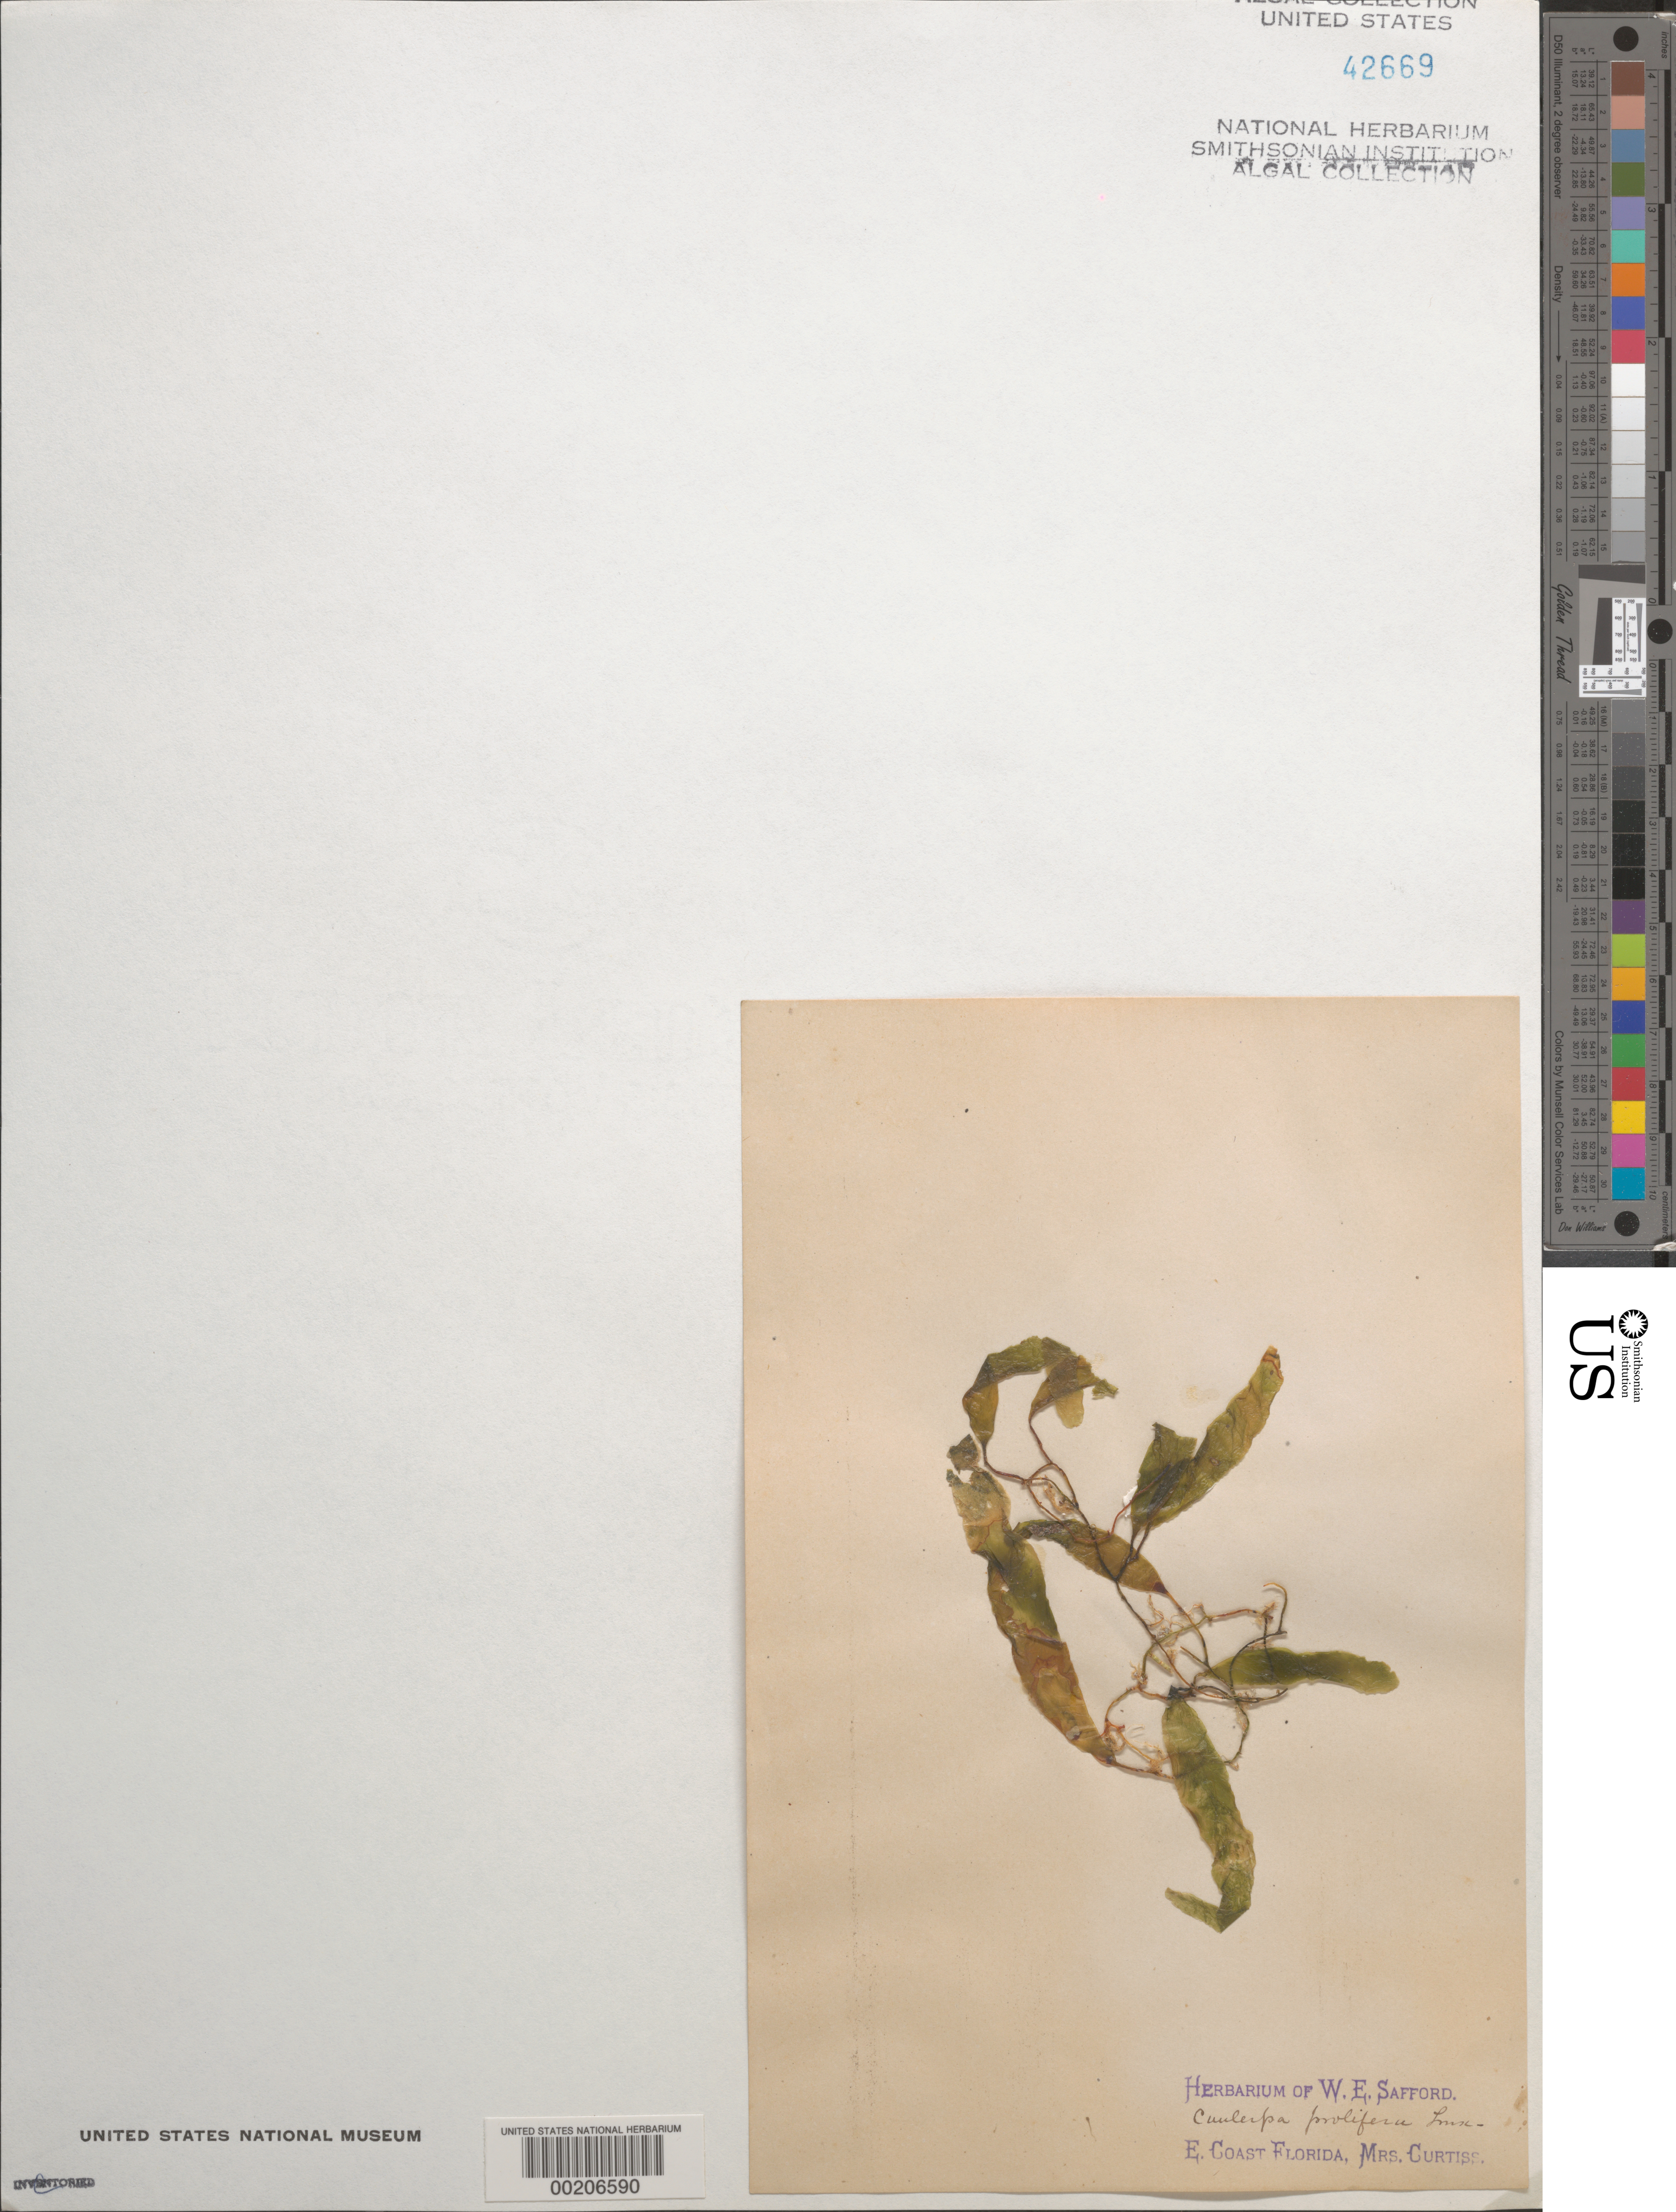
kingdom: Plantae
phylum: Chlorophyta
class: Ulvophyceae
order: Bryopsidales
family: Caulerpaceae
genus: Caulerpa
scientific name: Caulerpa prolifera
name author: (Forssk.) J.V.Lamouroux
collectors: F. A. Curtiss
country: United States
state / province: Florida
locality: East coast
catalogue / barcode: US 42669